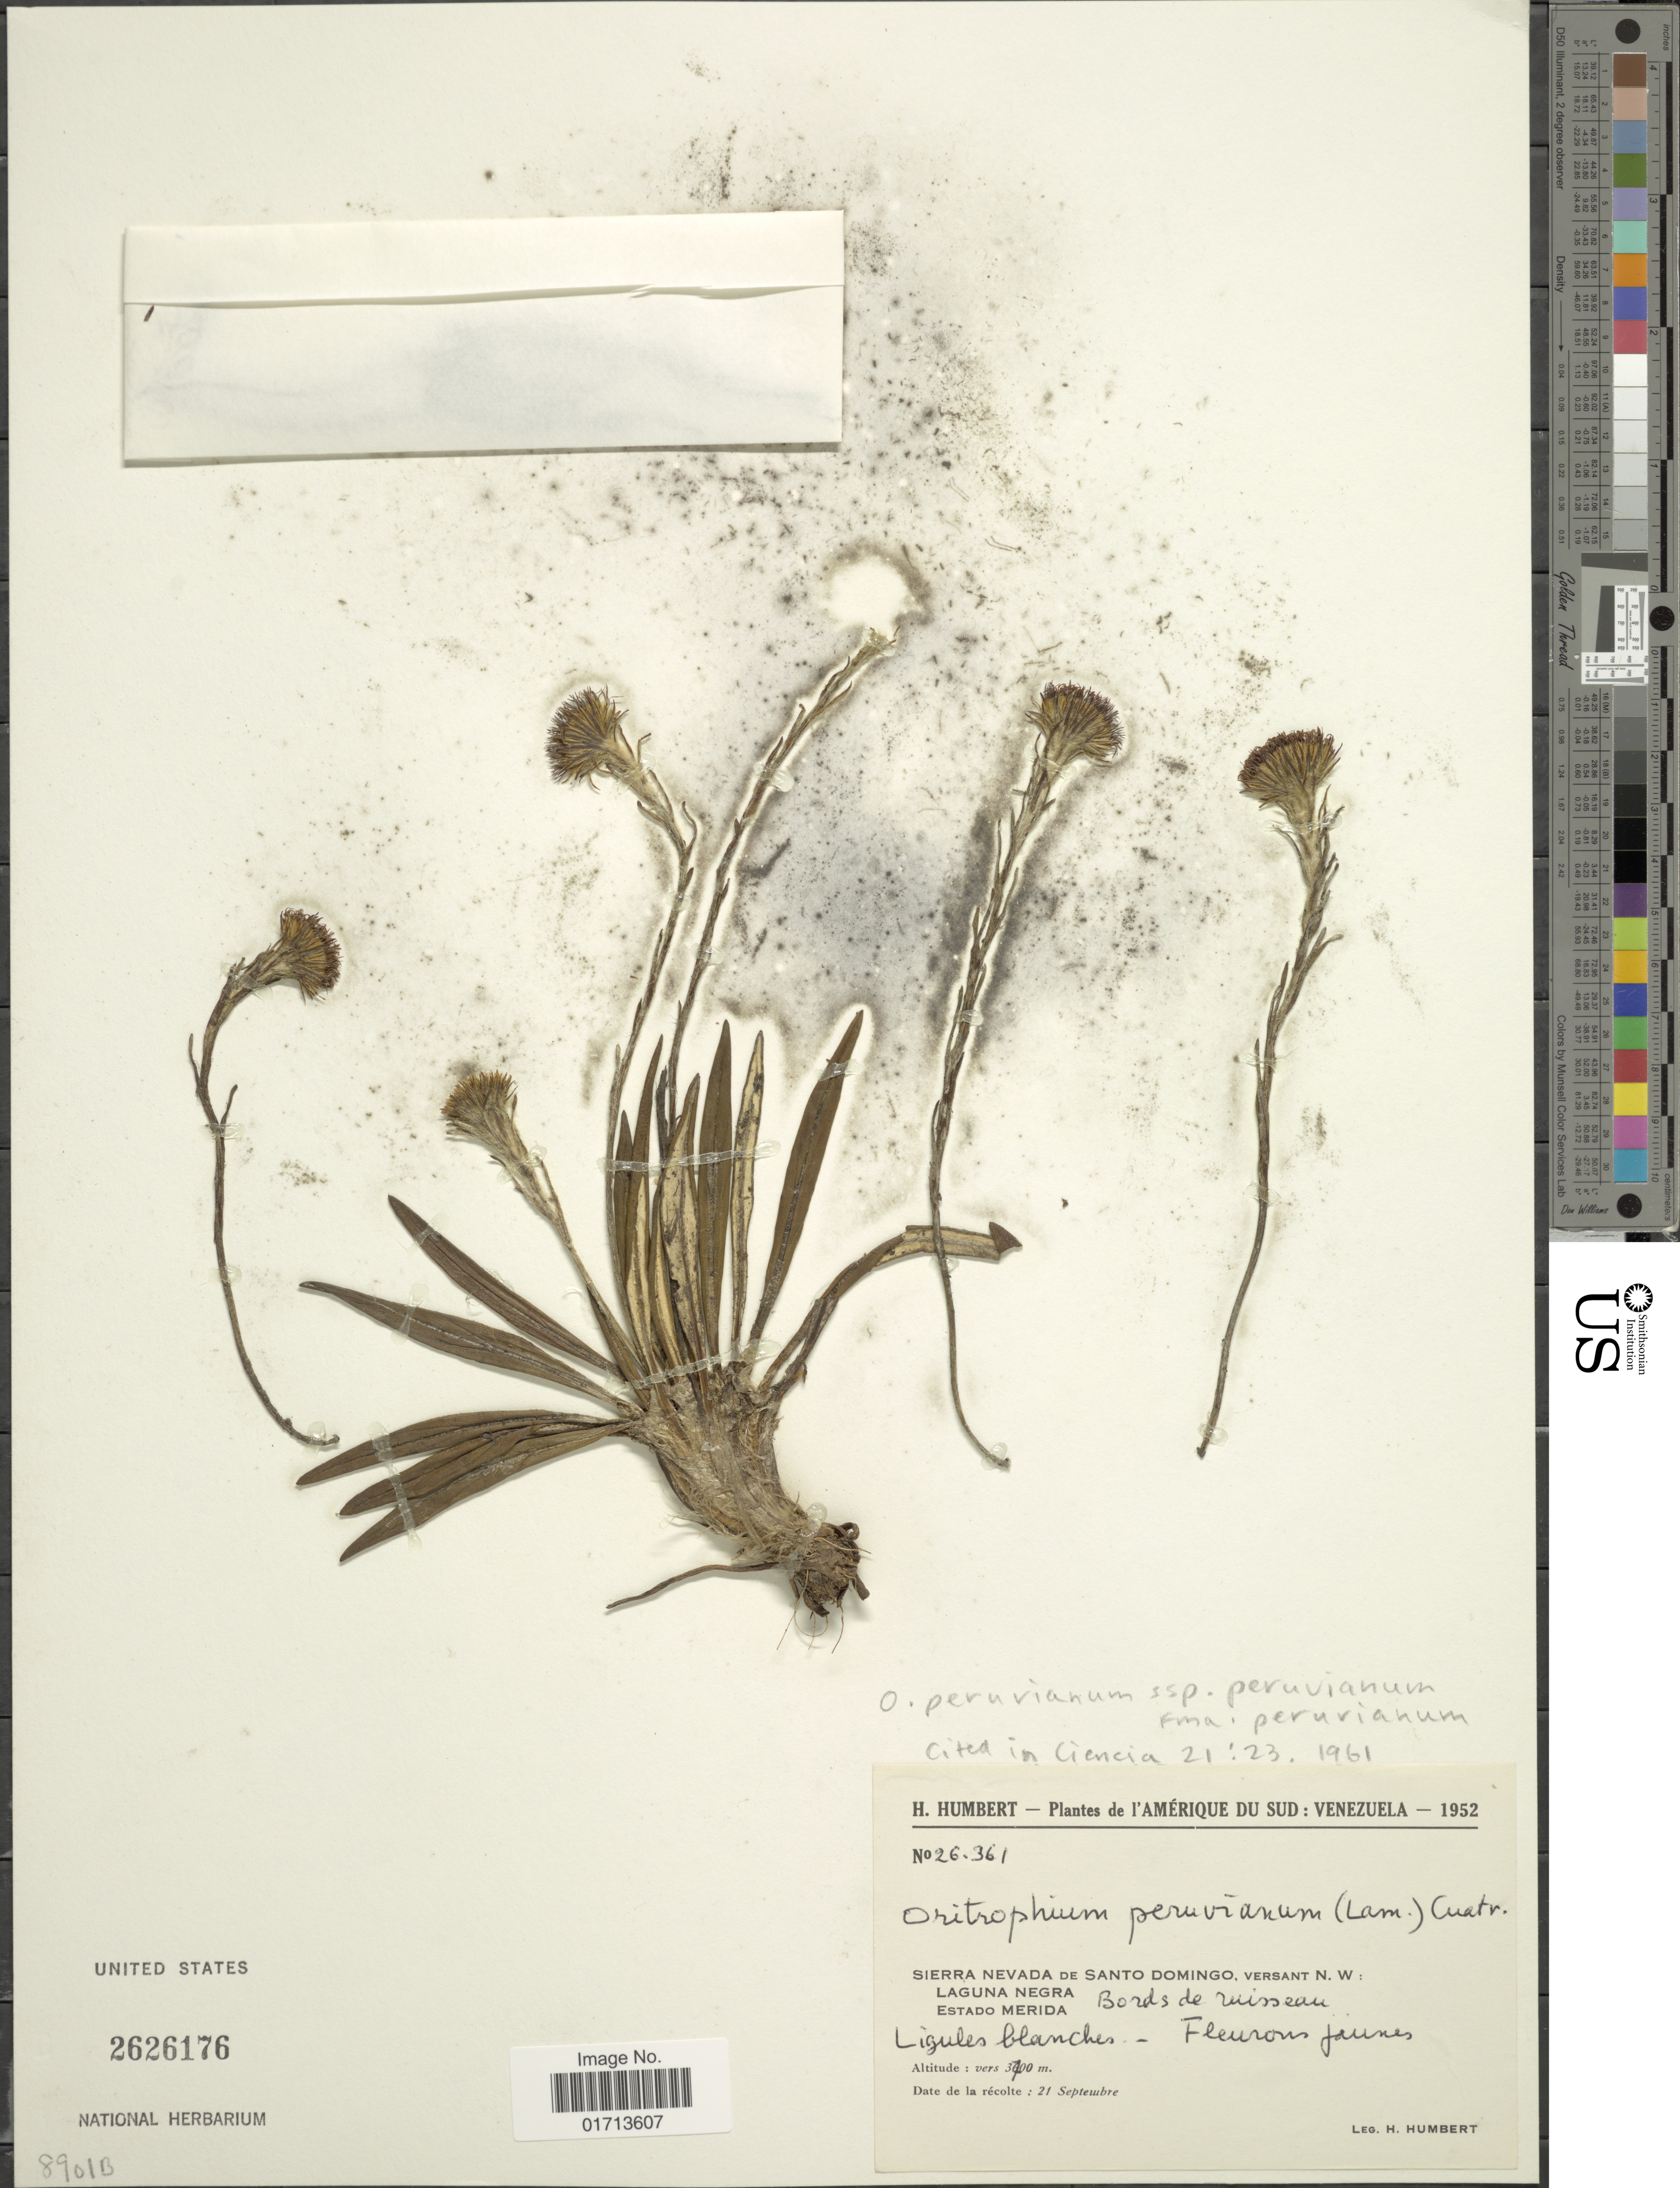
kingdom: Plantae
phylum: Tracheophyta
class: Magnoliopsida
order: Asterales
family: Asteraceae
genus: Oritrophium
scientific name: Oritrophium peruvianum f. peruvianum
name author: (Lam.) Cuatrec.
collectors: H. Humbert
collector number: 26361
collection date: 1952-09-21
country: Venezuela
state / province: Mérida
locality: Sierra Nevada de Santo Domingo, versant N. W.: Laguna Negra, Estado Merida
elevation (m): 3700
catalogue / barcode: US 2626176